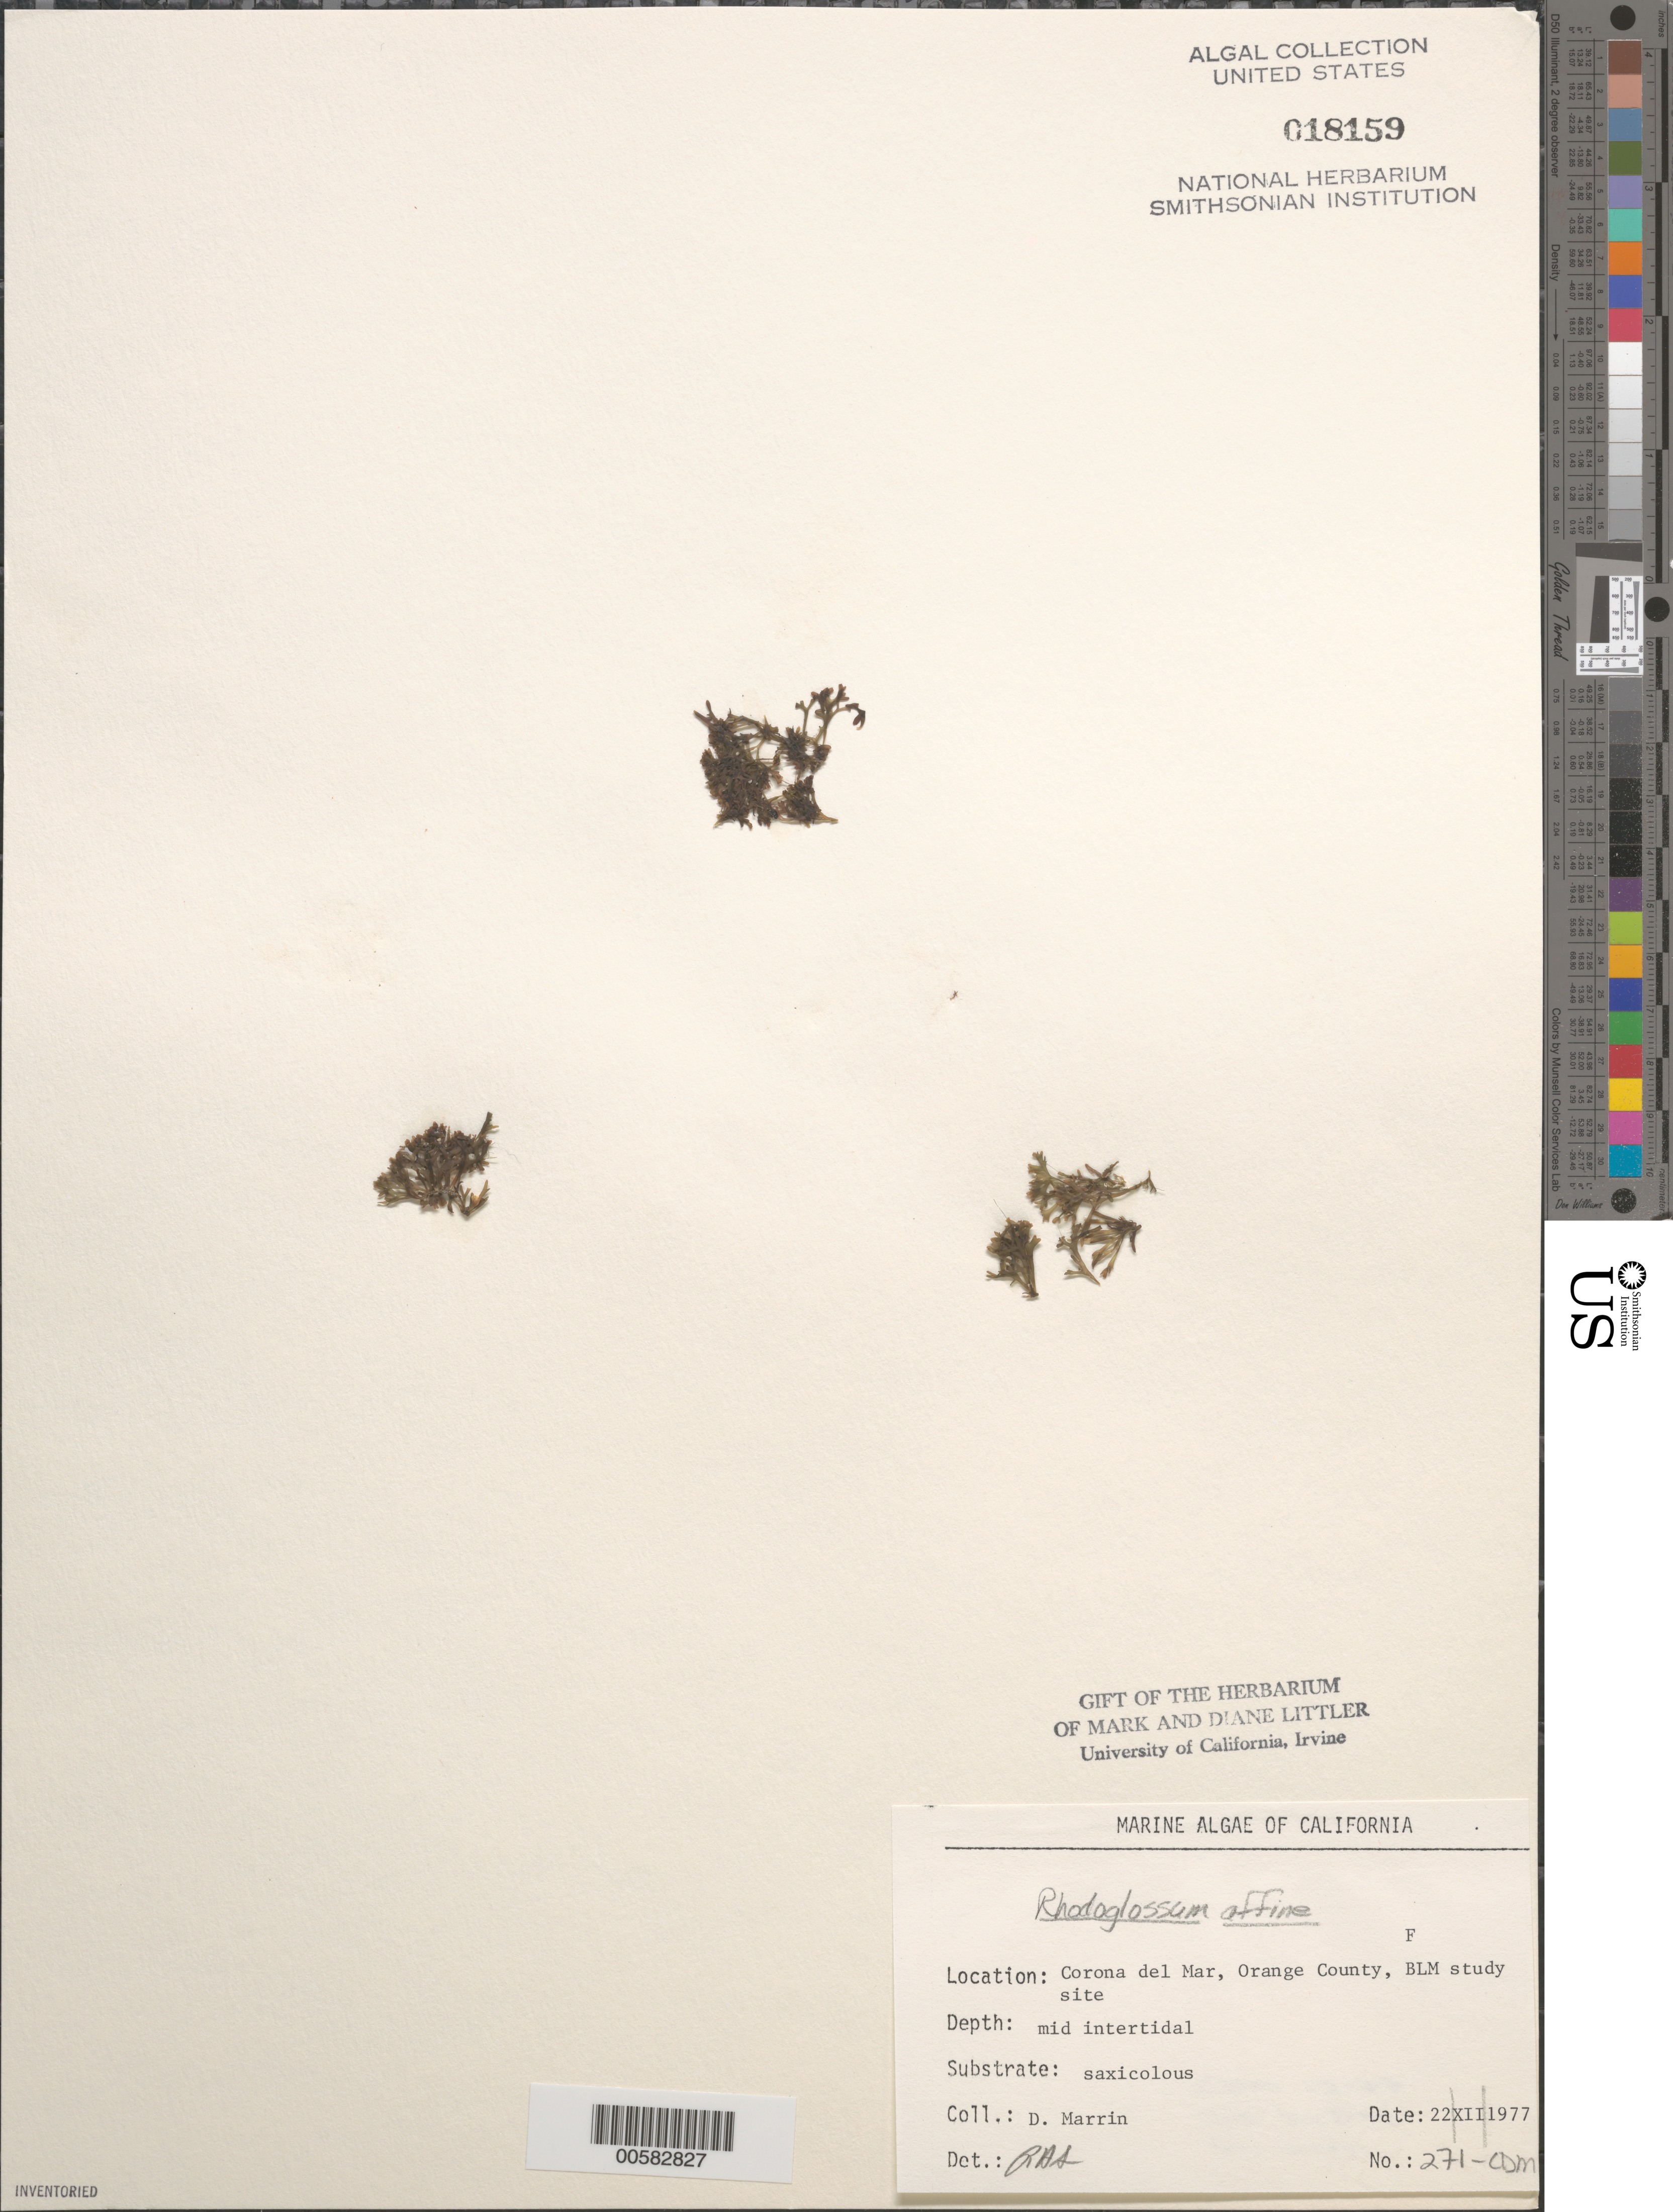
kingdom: Plantae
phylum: Rhodophyta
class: Florideophyceae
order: Gigartinales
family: Gigartinaceae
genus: Mazzaella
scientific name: Mazzaella affinis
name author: (Harvey) Fredericq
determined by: Algae name updating Project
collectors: D. Marrin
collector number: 271-cdm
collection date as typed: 22 Dec 1977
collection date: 1977-12-22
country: United States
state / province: California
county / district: Orange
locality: Corona del Mar, mouth of Morning Canyon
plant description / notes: BLM-SOCALBIGHT Rocky Intertidal Survey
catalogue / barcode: US 18159